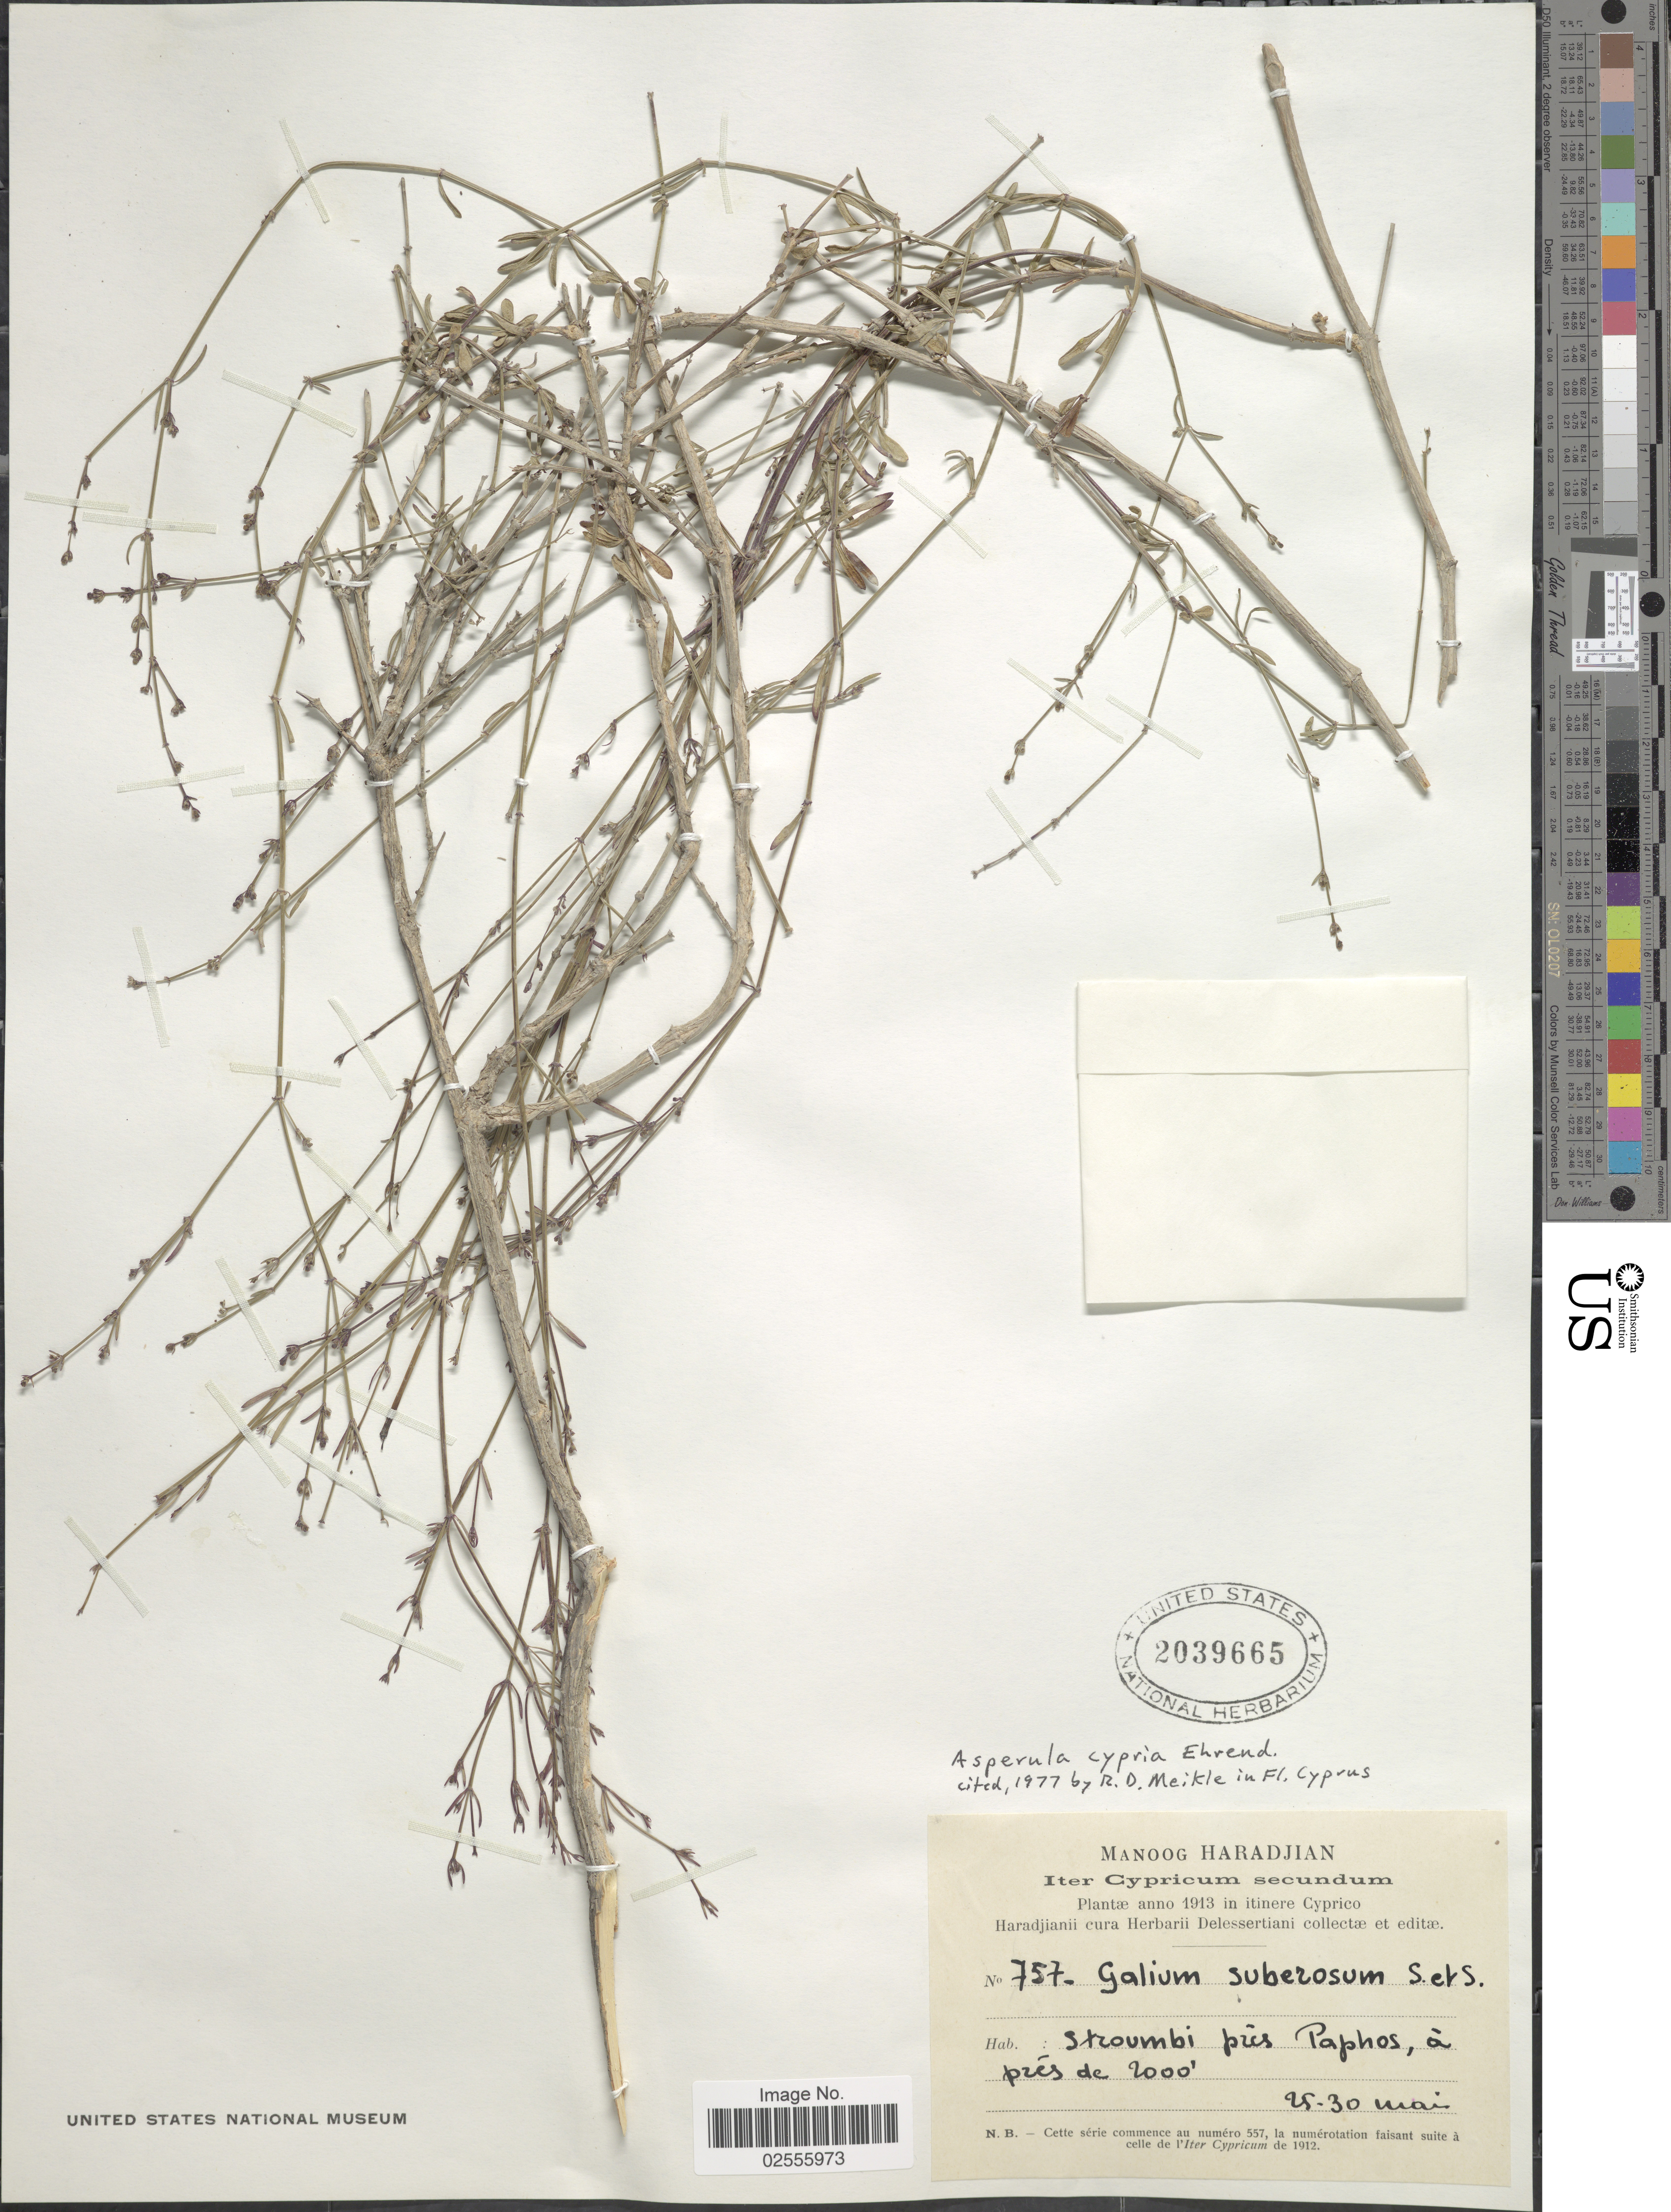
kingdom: Plantae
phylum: Tracheophyta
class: Magnoliopsida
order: Gentianales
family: Rubiaceae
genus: Asperula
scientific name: Asperula cypria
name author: Ehrend.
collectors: M. Haradjian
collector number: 757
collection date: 1913-05-25/1913-05-30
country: Cyprus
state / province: Páfos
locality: Iter Cypricum secundum, in itinere Cyprico, stroumbi pres Paphos.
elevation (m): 610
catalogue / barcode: US 2039665